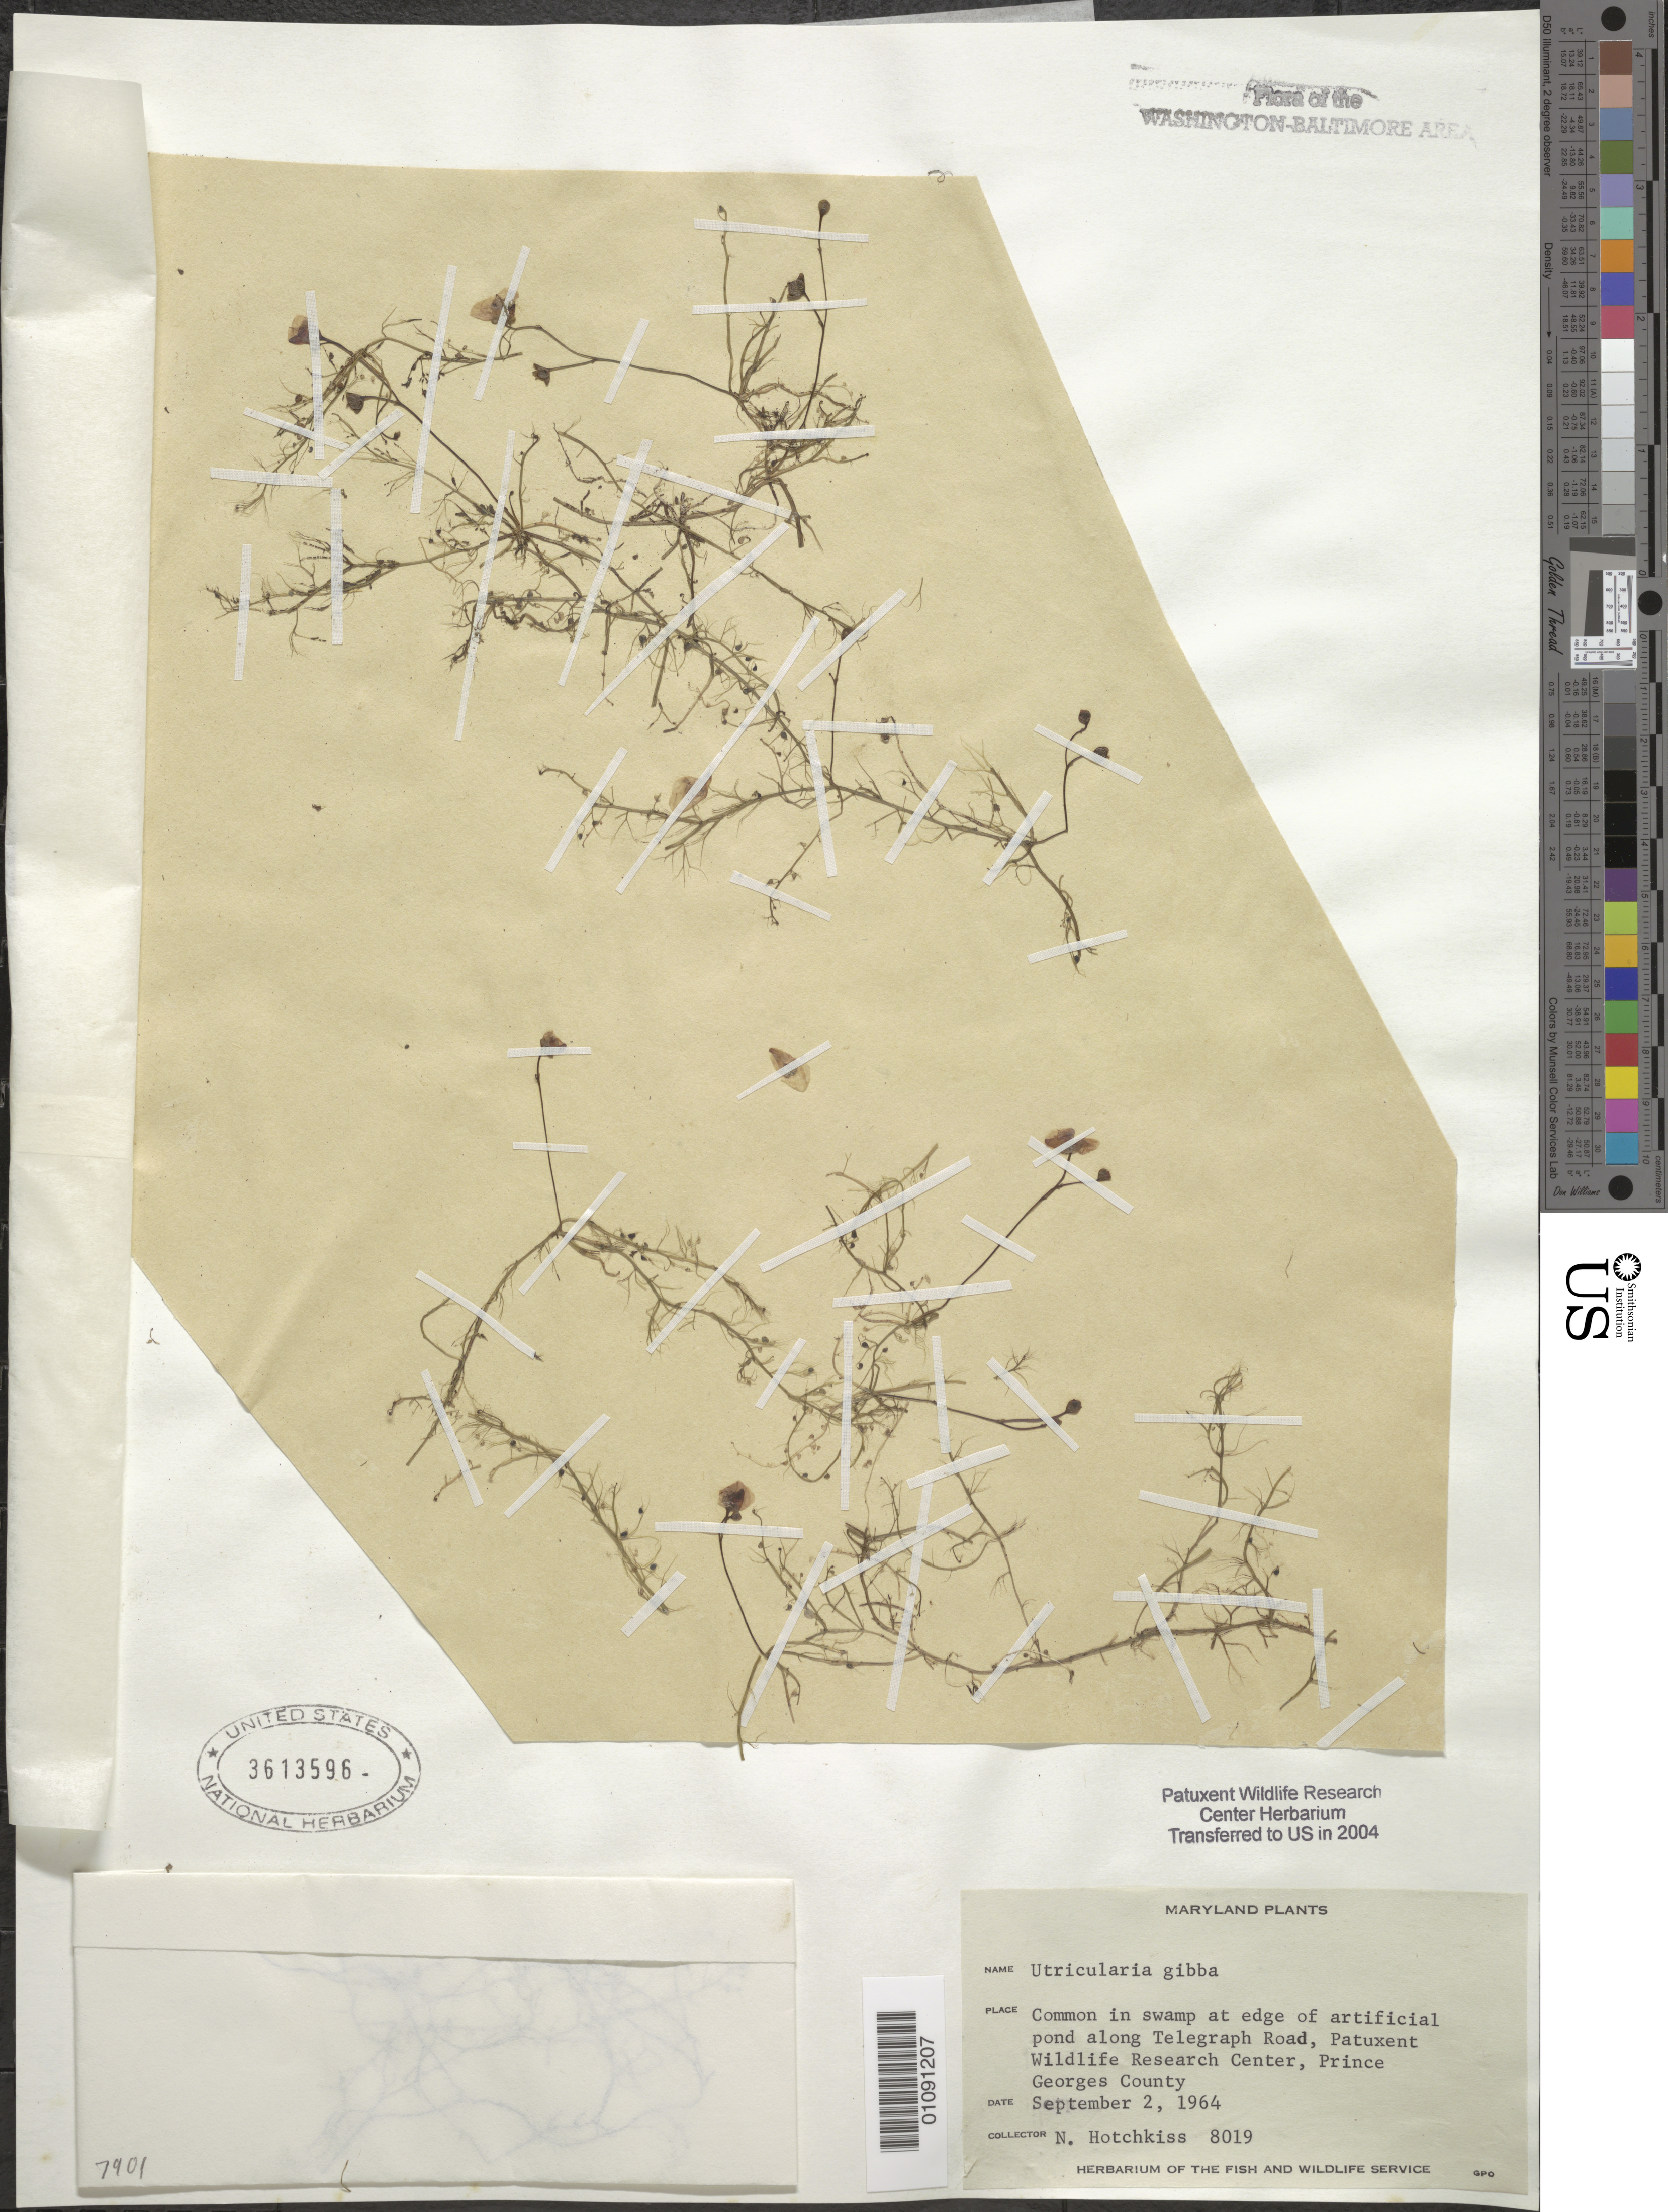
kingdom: Plantae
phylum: Tracheophyta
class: Magnoliopsida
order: Lamiales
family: Lentibulariaceae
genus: Utricularia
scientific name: Utricularia gibba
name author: L.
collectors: N. Hotchkiss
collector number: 8019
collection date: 1964-09-02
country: United States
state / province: Maryland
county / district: Prince George's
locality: Patuxent Wildlife Refuge. Along Telegraph Rd.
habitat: Common in swamp at edge of artificial pond.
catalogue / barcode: US 3613596